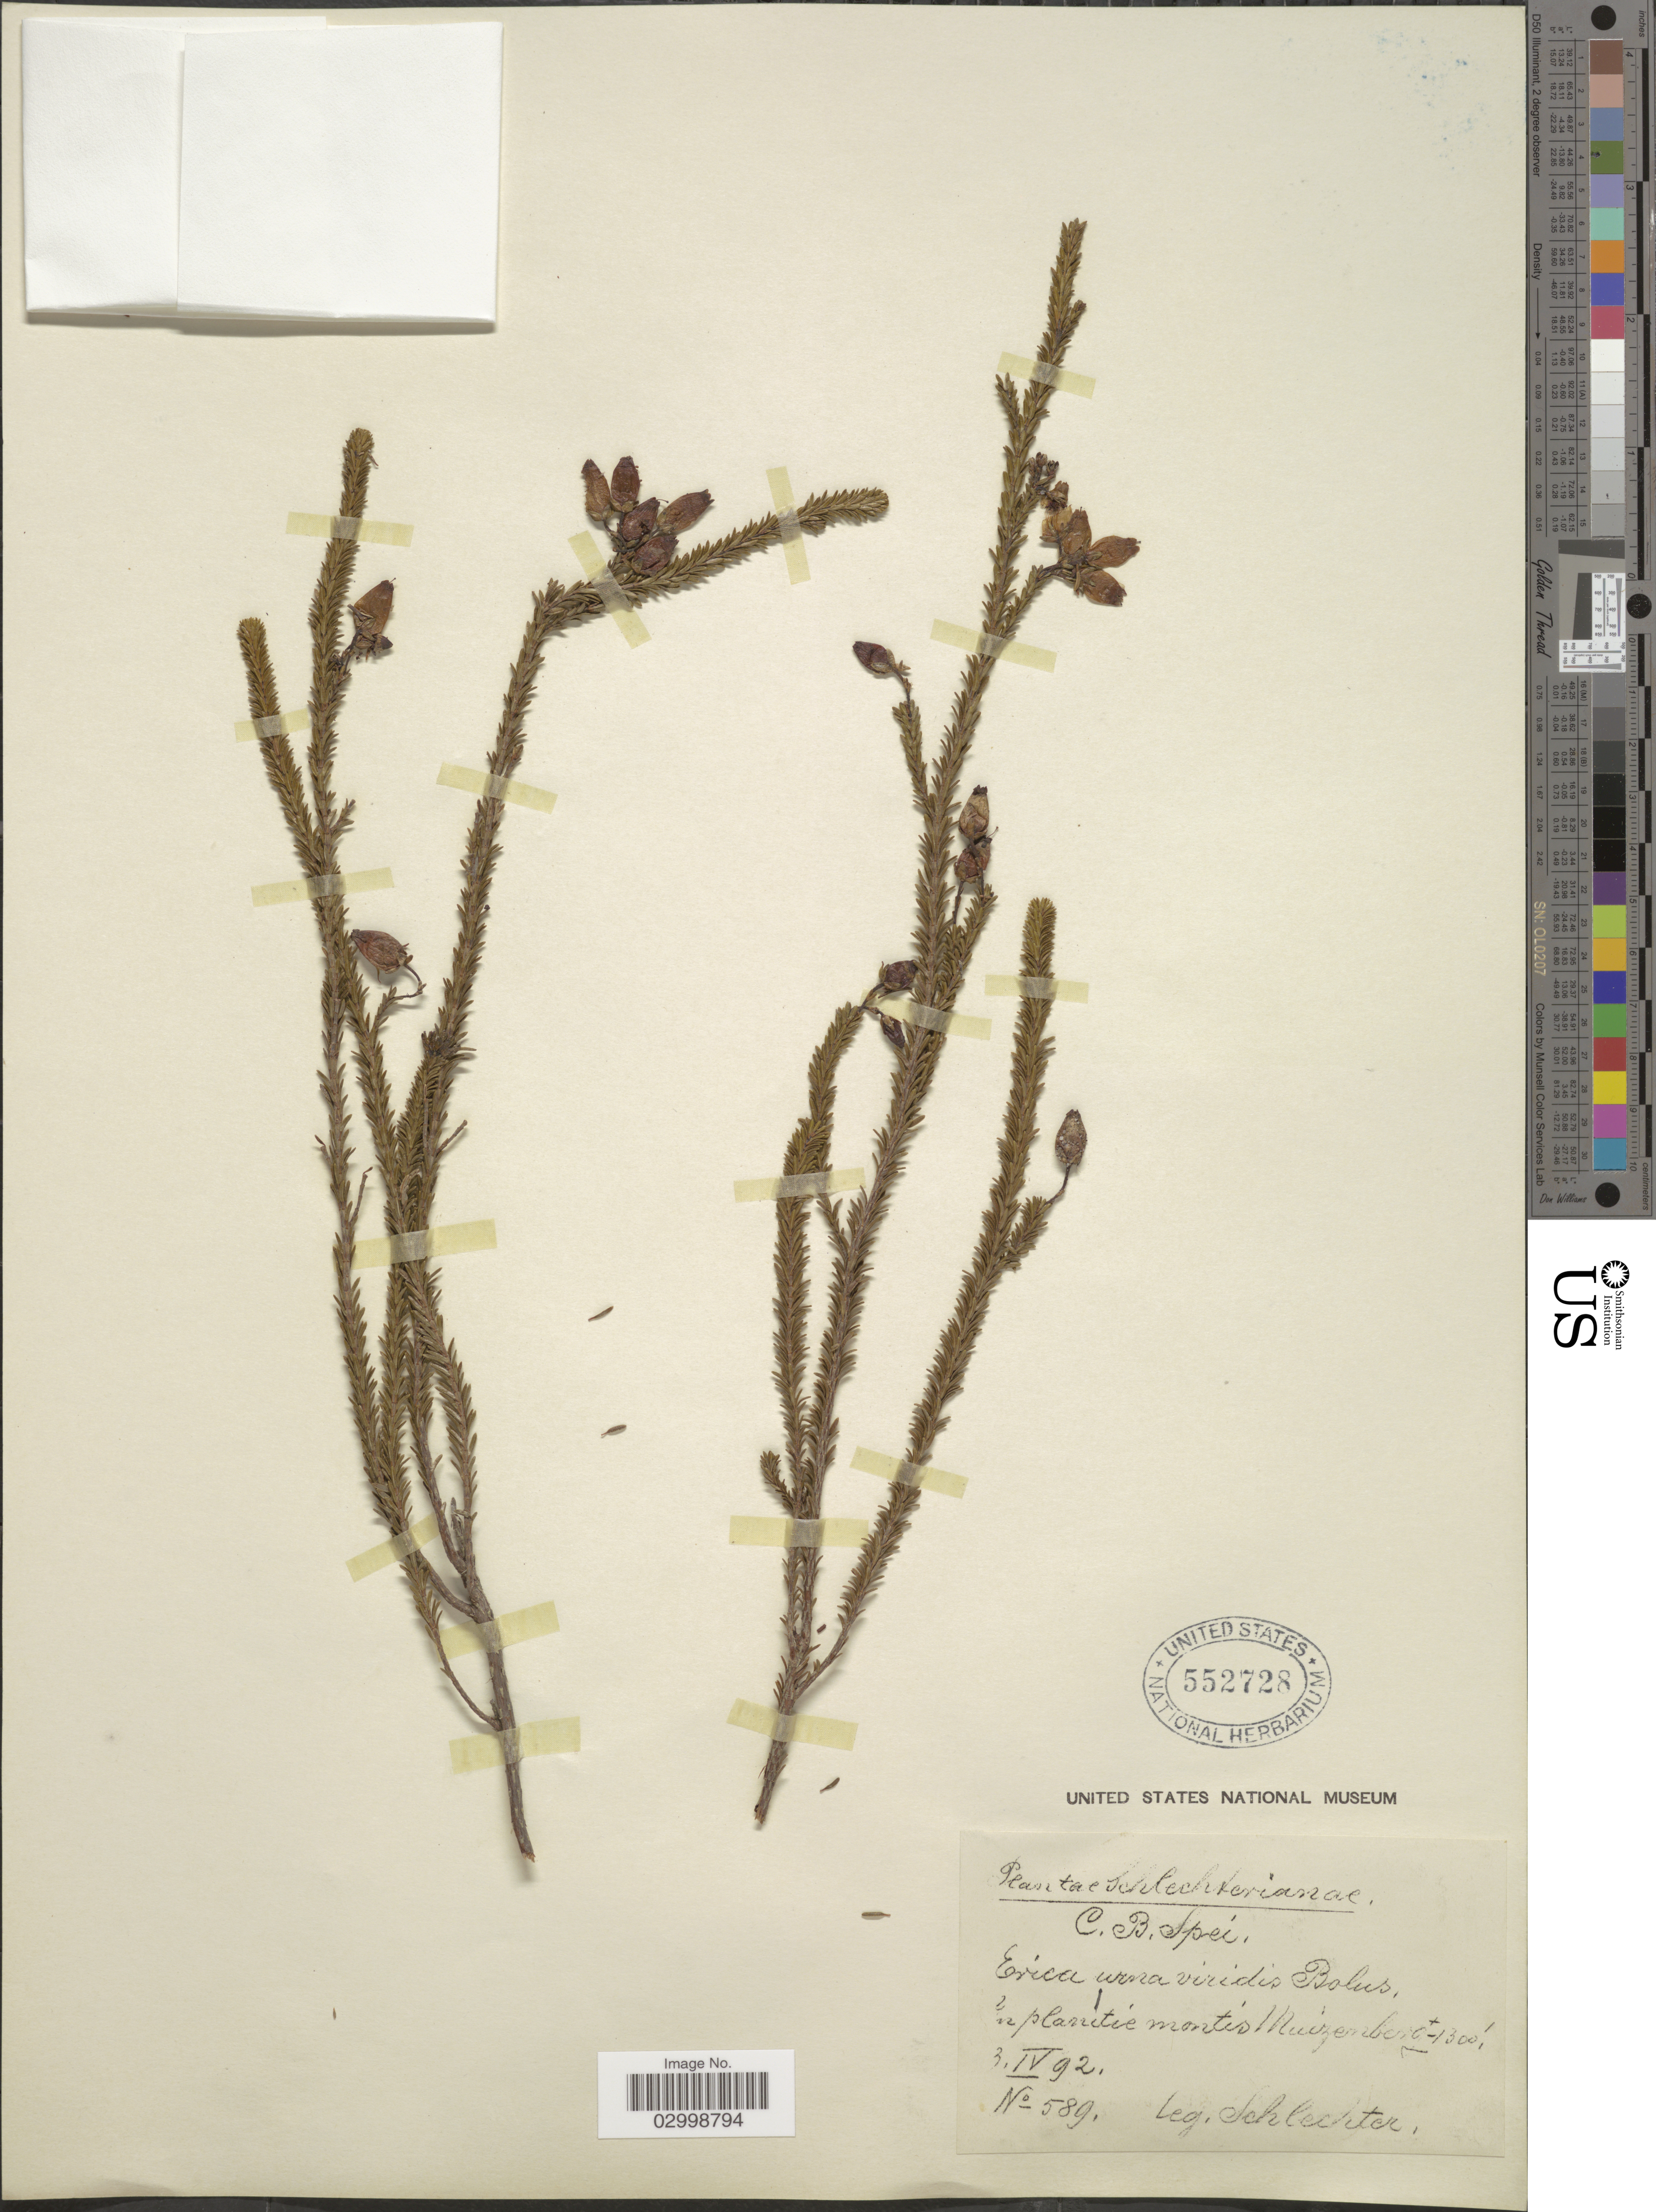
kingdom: Plantae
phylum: Tracheophyta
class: Magnoliopsida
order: Ericales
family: Ericaceae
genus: Erica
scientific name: Erica urna-viridis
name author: Bolus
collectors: Schlechter, --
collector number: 589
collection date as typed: Transcribed d/m/y: 3/4/92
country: South Africa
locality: C. B. Spei. In planitic montis Muizenberg.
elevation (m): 396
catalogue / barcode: US 552728